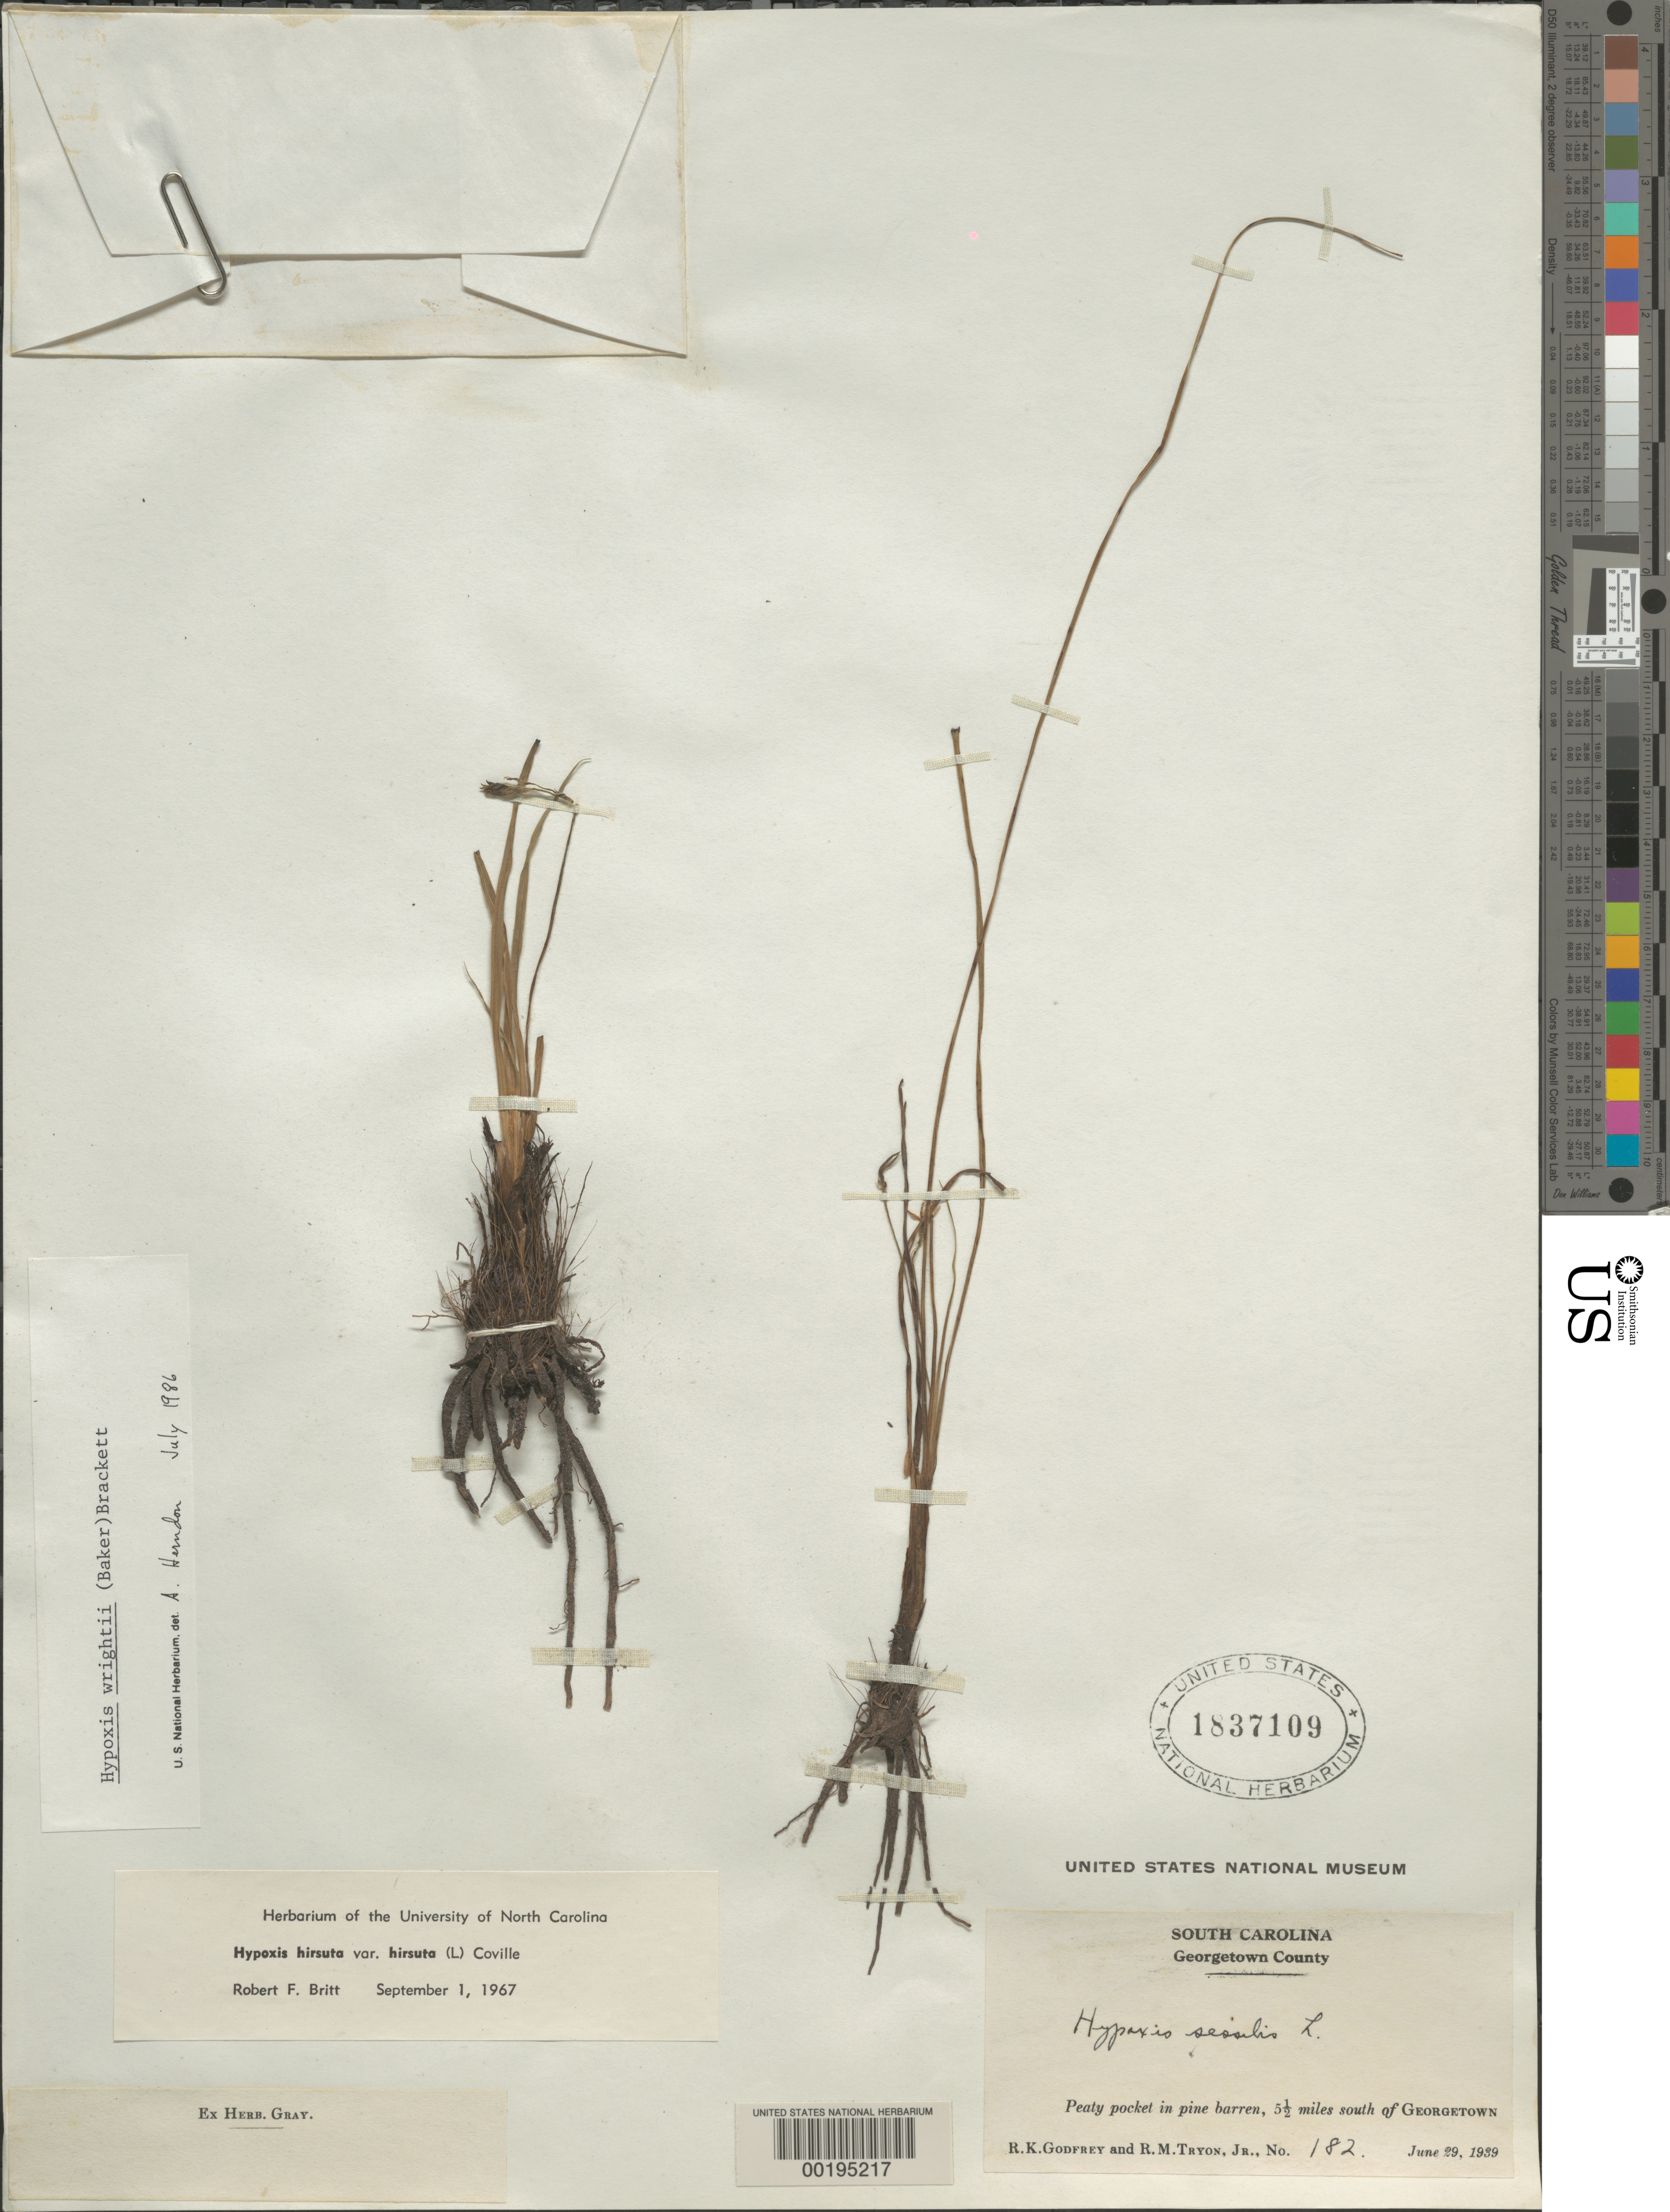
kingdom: Plantae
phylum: Tracheophyta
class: Liliopsida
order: Asparagales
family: Hypoxidaceae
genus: Hypoxis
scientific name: Hypoxis wrightii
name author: (Baker) Brackett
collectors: R. K. Godfrey & R. M. Tryon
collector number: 182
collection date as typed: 29 Jun 1939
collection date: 1939-06-29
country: United States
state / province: South Carolina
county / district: Georgetown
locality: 5.5 mi s of georgetown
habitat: Peaty pocket in pine barren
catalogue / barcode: US 1837109